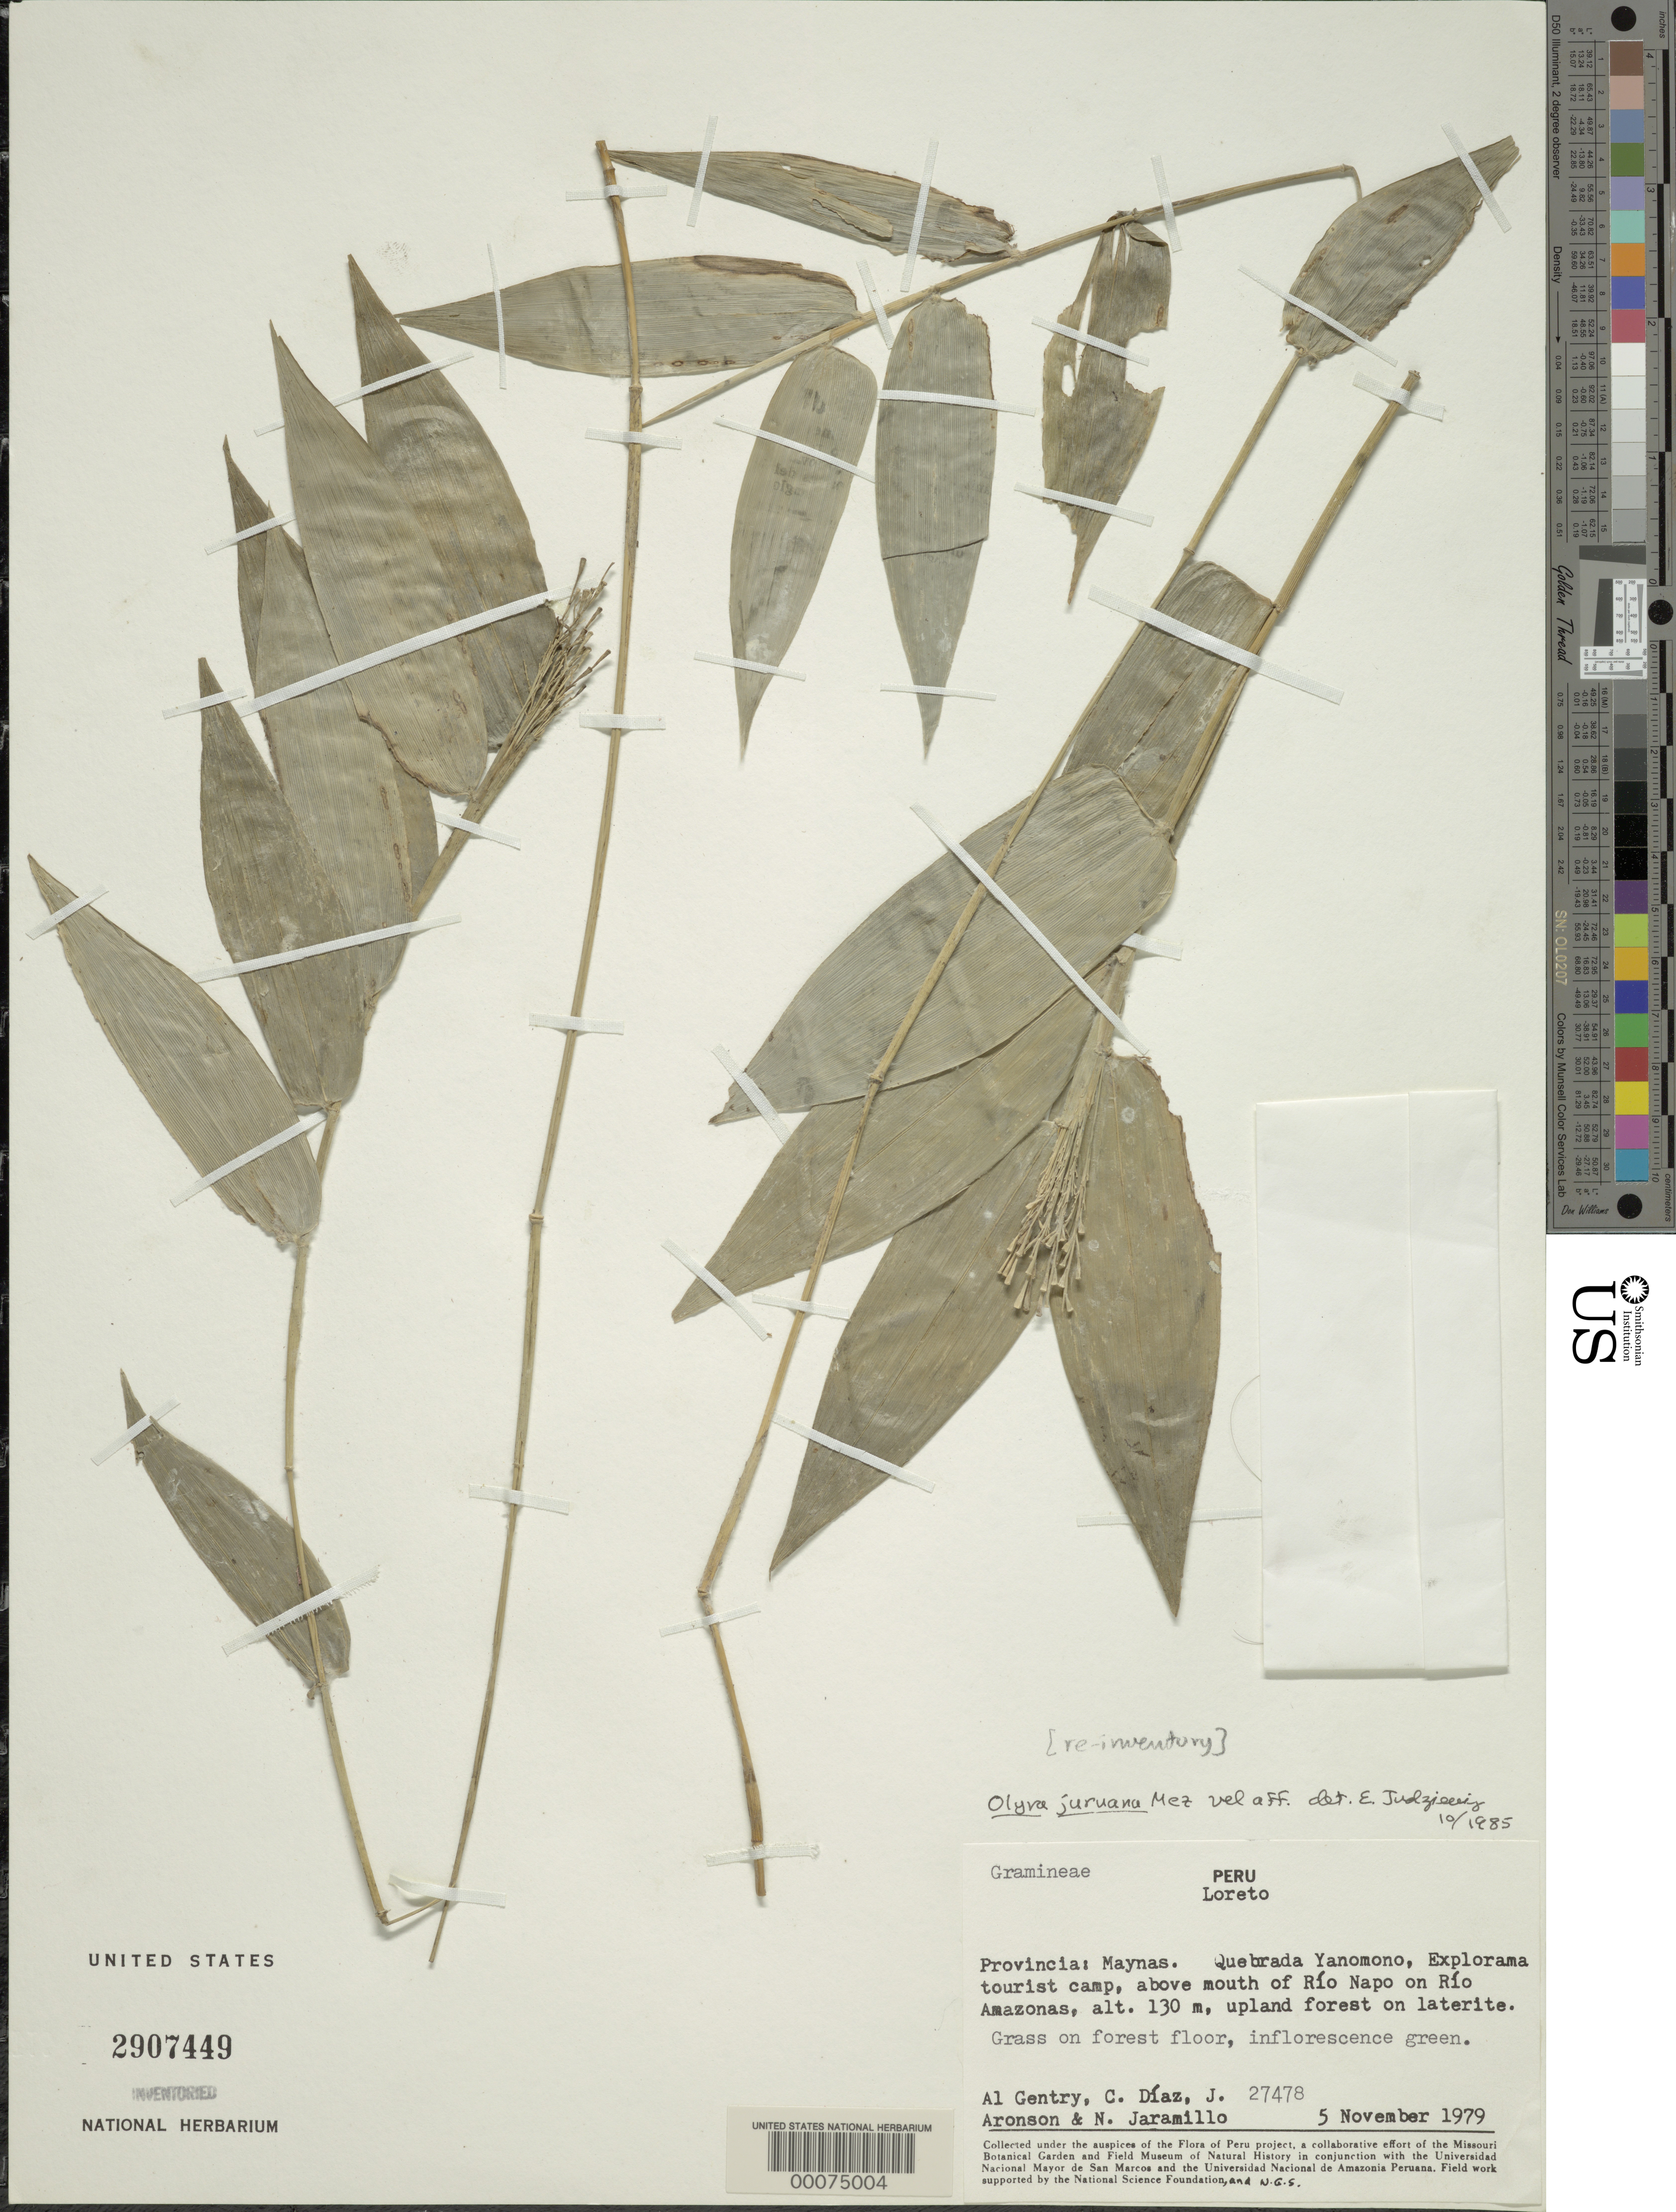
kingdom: Plantae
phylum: Tracheophyta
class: Liliopsida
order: Poales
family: Poaceae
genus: Olyra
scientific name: Olyra juruana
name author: Mez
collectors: A. H. Gentry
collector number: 27478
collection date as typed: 05 Nov 1979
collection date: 1979-11-05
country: Peru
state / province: Loreto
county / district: Maynas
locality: Quebrada yanomono, above mouth of rio napo on rio amazonas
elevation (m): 130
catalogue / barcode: US 2907449